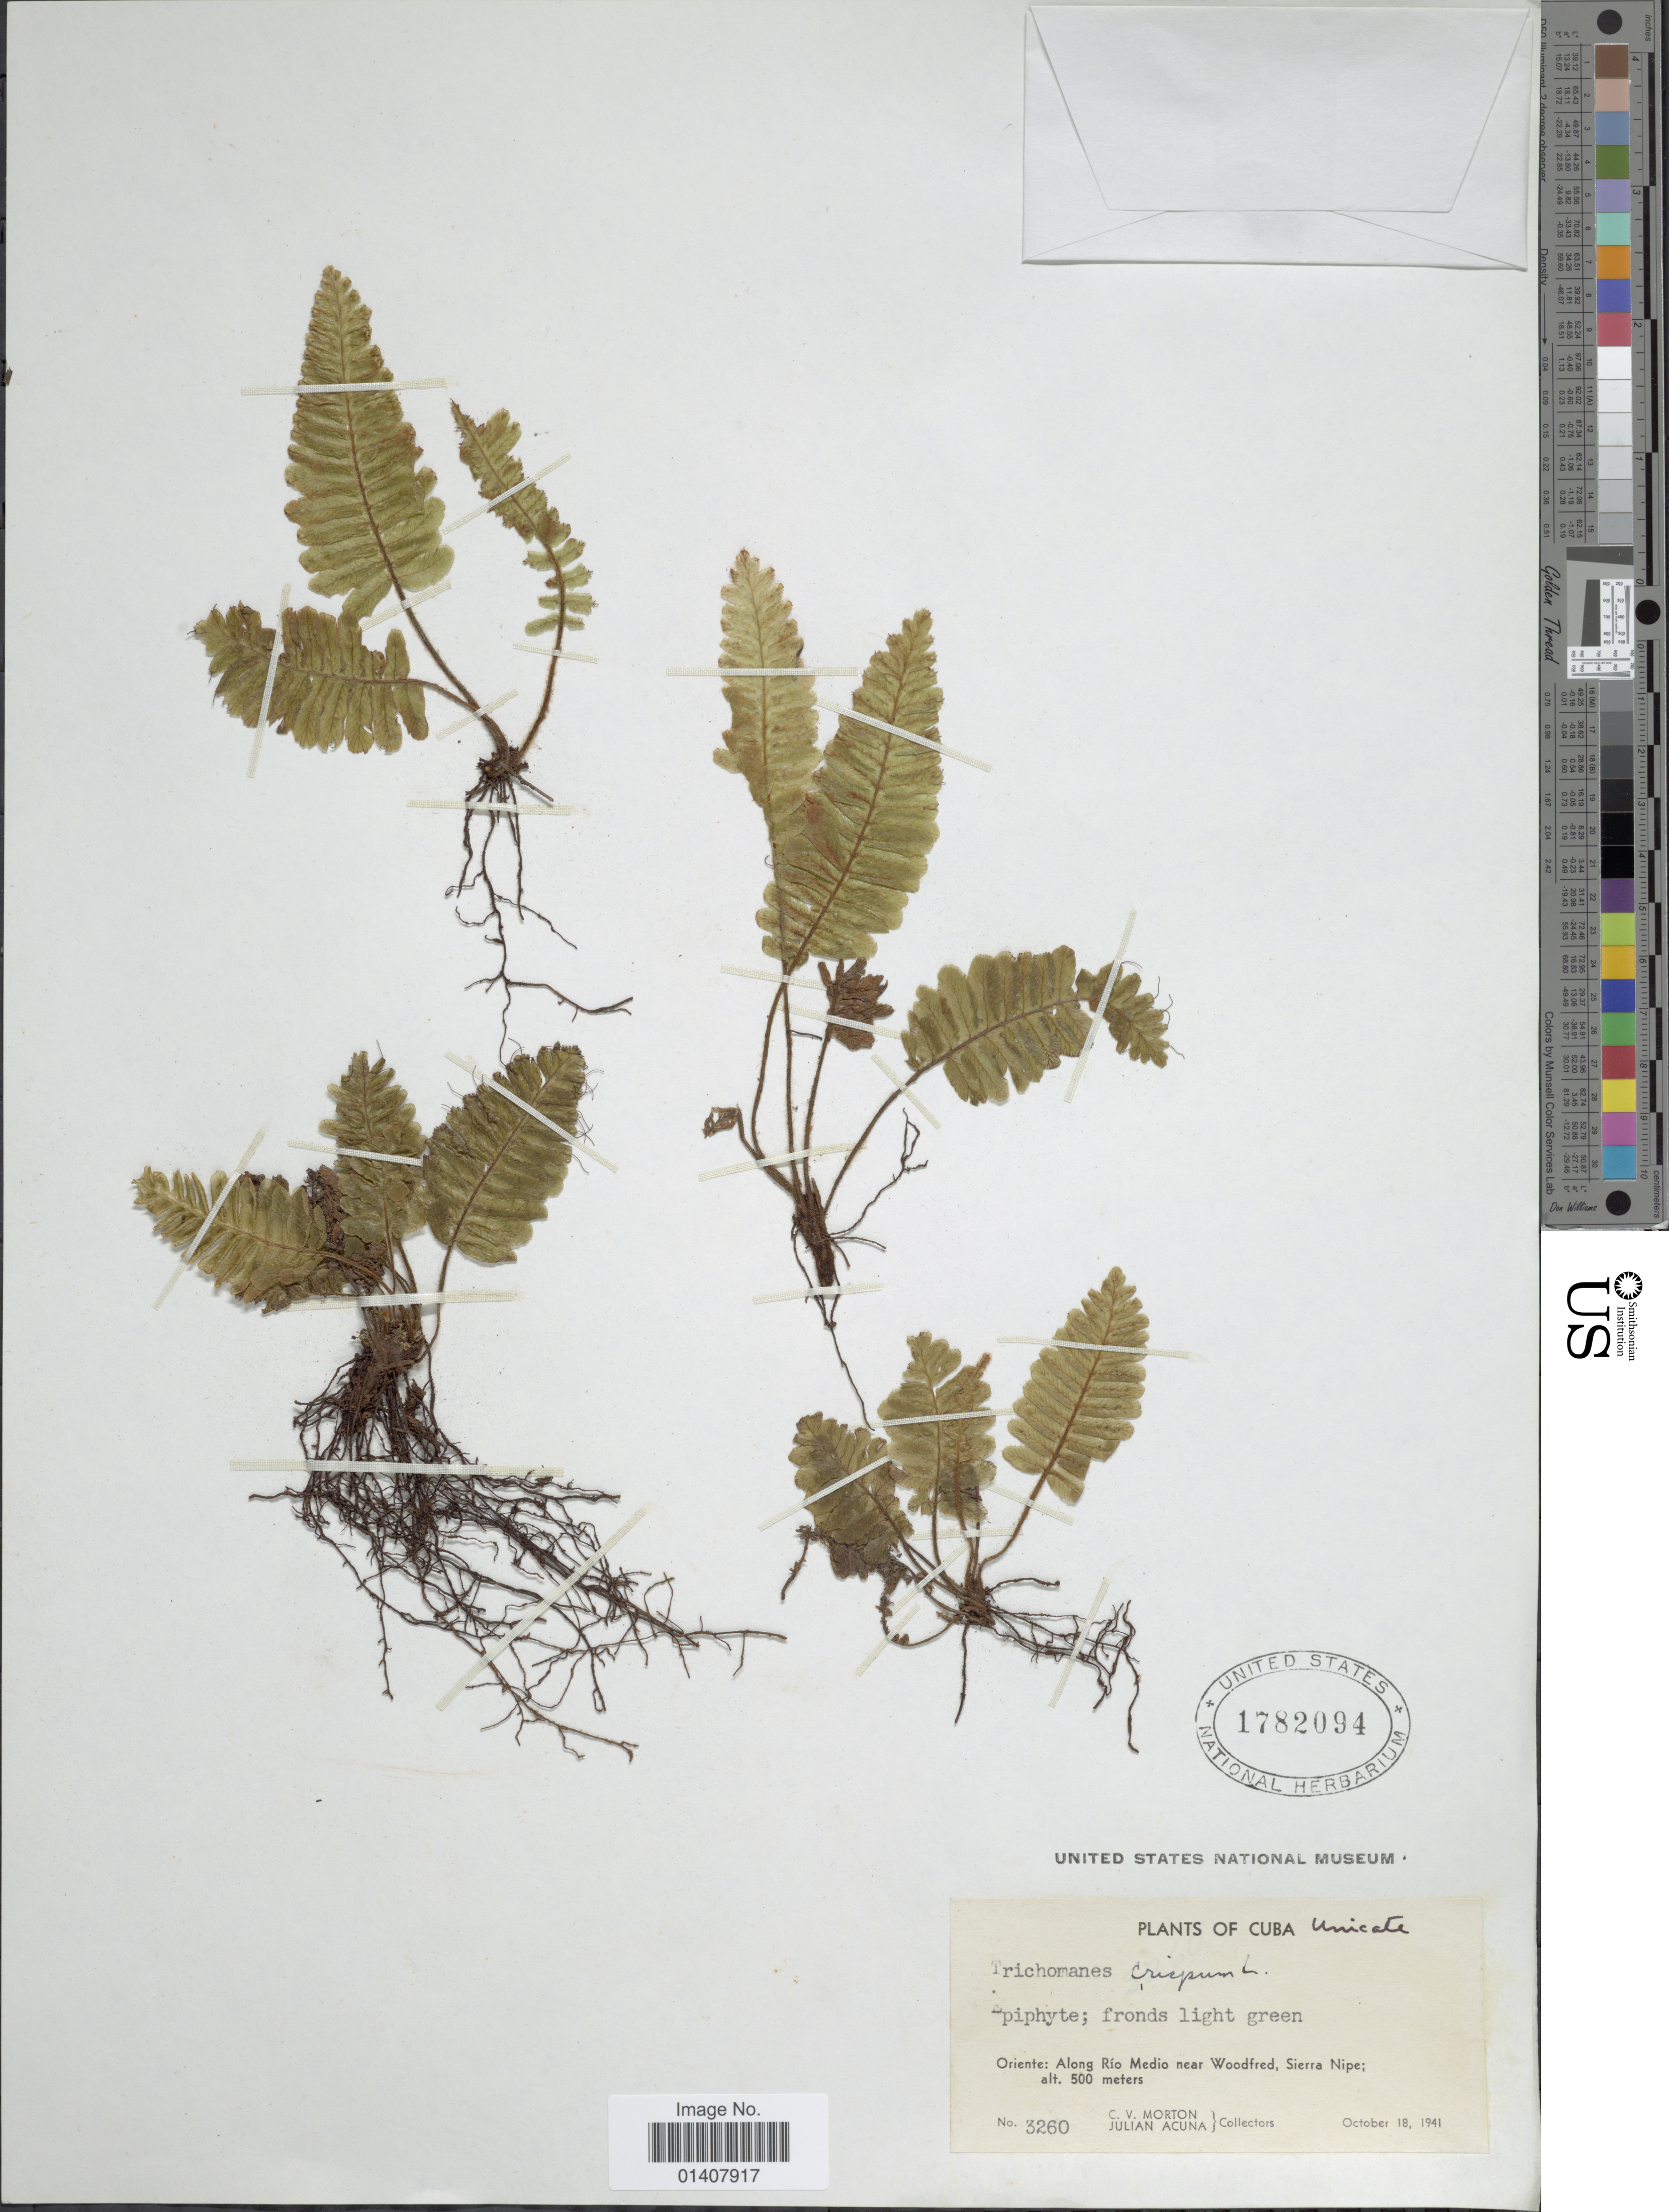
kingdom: Plantae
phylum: Tracheophyta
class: Polypodiopsida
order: Hymenophyllales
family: Hymenophyllaceae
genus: Trichomanes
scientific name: Trichomanes crispum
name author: L.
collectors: C. V. Morton & J. B. Acuña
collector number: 3260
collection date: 1941-10-18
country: Cuba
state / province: Oriente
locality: Oriente : Along Medio near Woodfred, Sierra Nipe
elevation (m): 500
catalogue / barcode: US 1782094